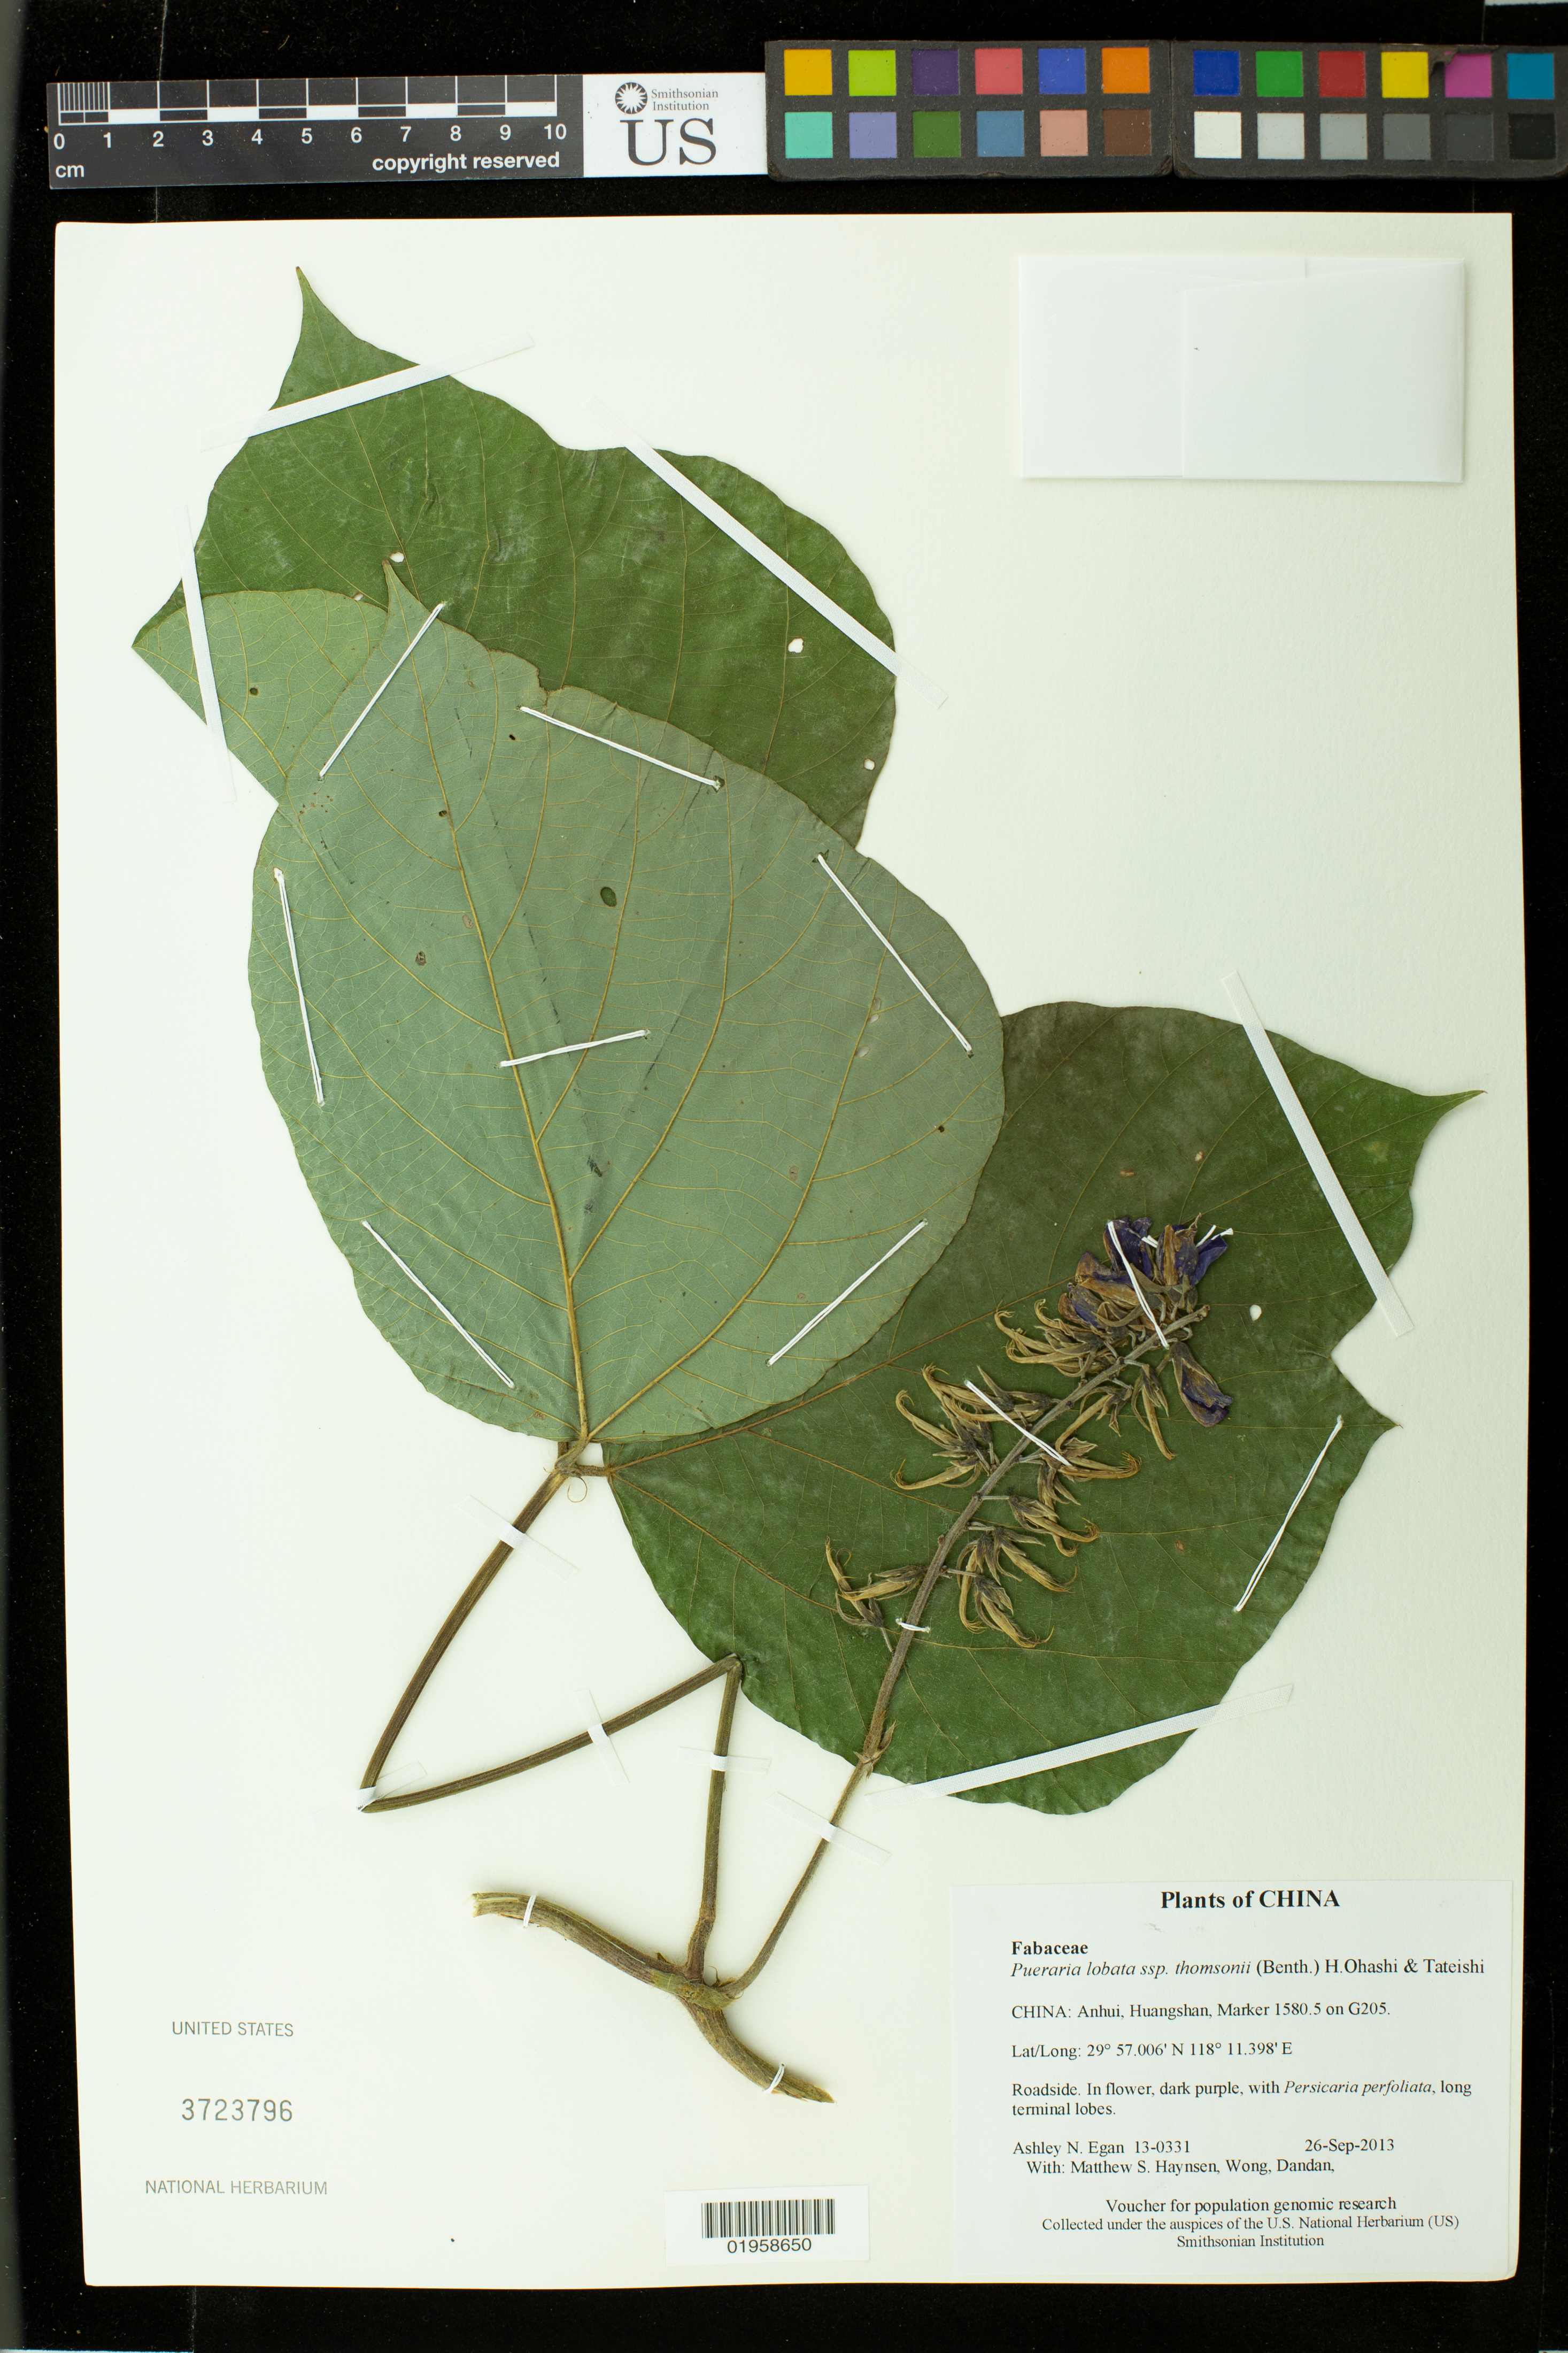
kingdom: Plantae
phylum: Tracheophyta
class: Magnoliopsida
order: Fabales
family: Fabaceae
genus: Pueraria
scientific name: Pueraria lobata subsp. thomsonii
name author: (Benth.) H. Ohashi & Tateishi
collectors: A. N. Egan, M. Hansen & D. Wong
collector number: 13-0331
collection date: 2013-09-26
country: China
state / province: Anhui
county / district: Huangshan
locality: Marker 1580.5 on G205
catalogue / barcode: US 3723796